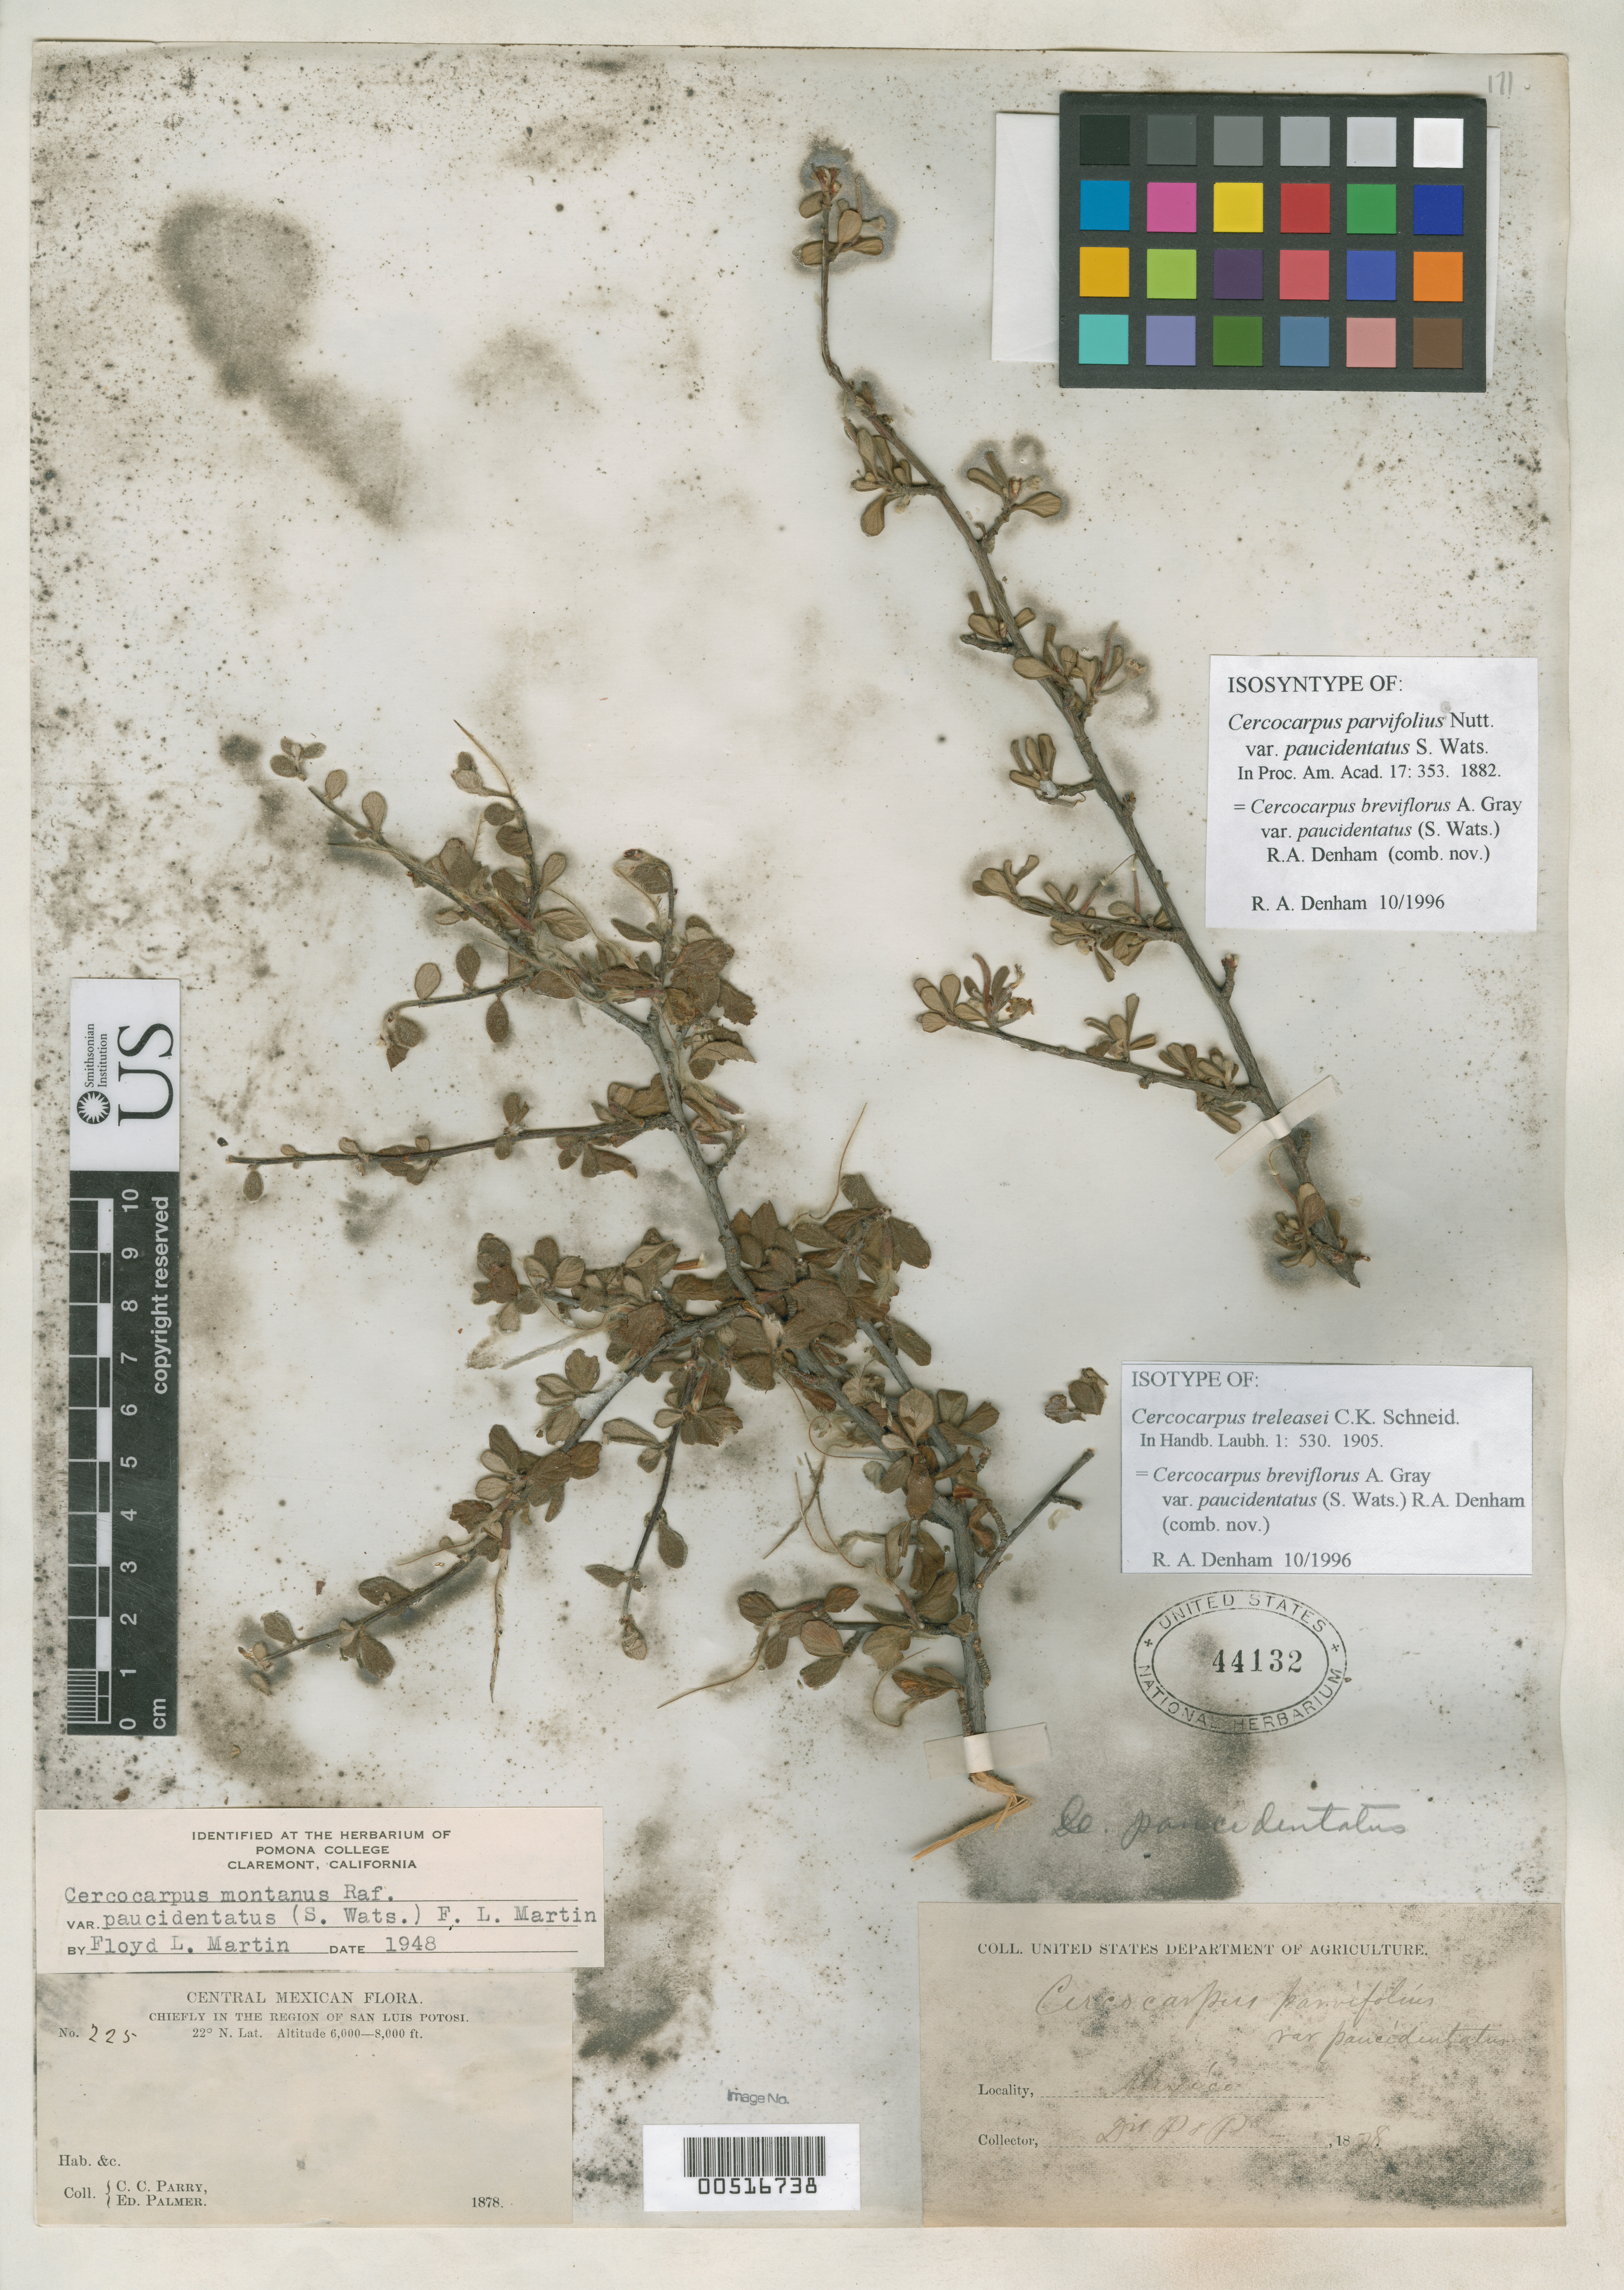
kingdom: Plantae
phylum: Tracheophyta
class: Magnoliopsida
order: Rosales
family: Rosaceae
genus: Cercocarpus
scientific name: Cercocarpus parvifolius var. paucidentatus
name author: S. Watson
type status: Possible Isosyntype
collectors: C. C. Parry & E. Palmer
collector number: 225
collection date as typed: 1878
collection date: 1878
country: Mexico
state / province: San Luis Potosi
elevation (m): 1829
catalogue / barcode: US 44132